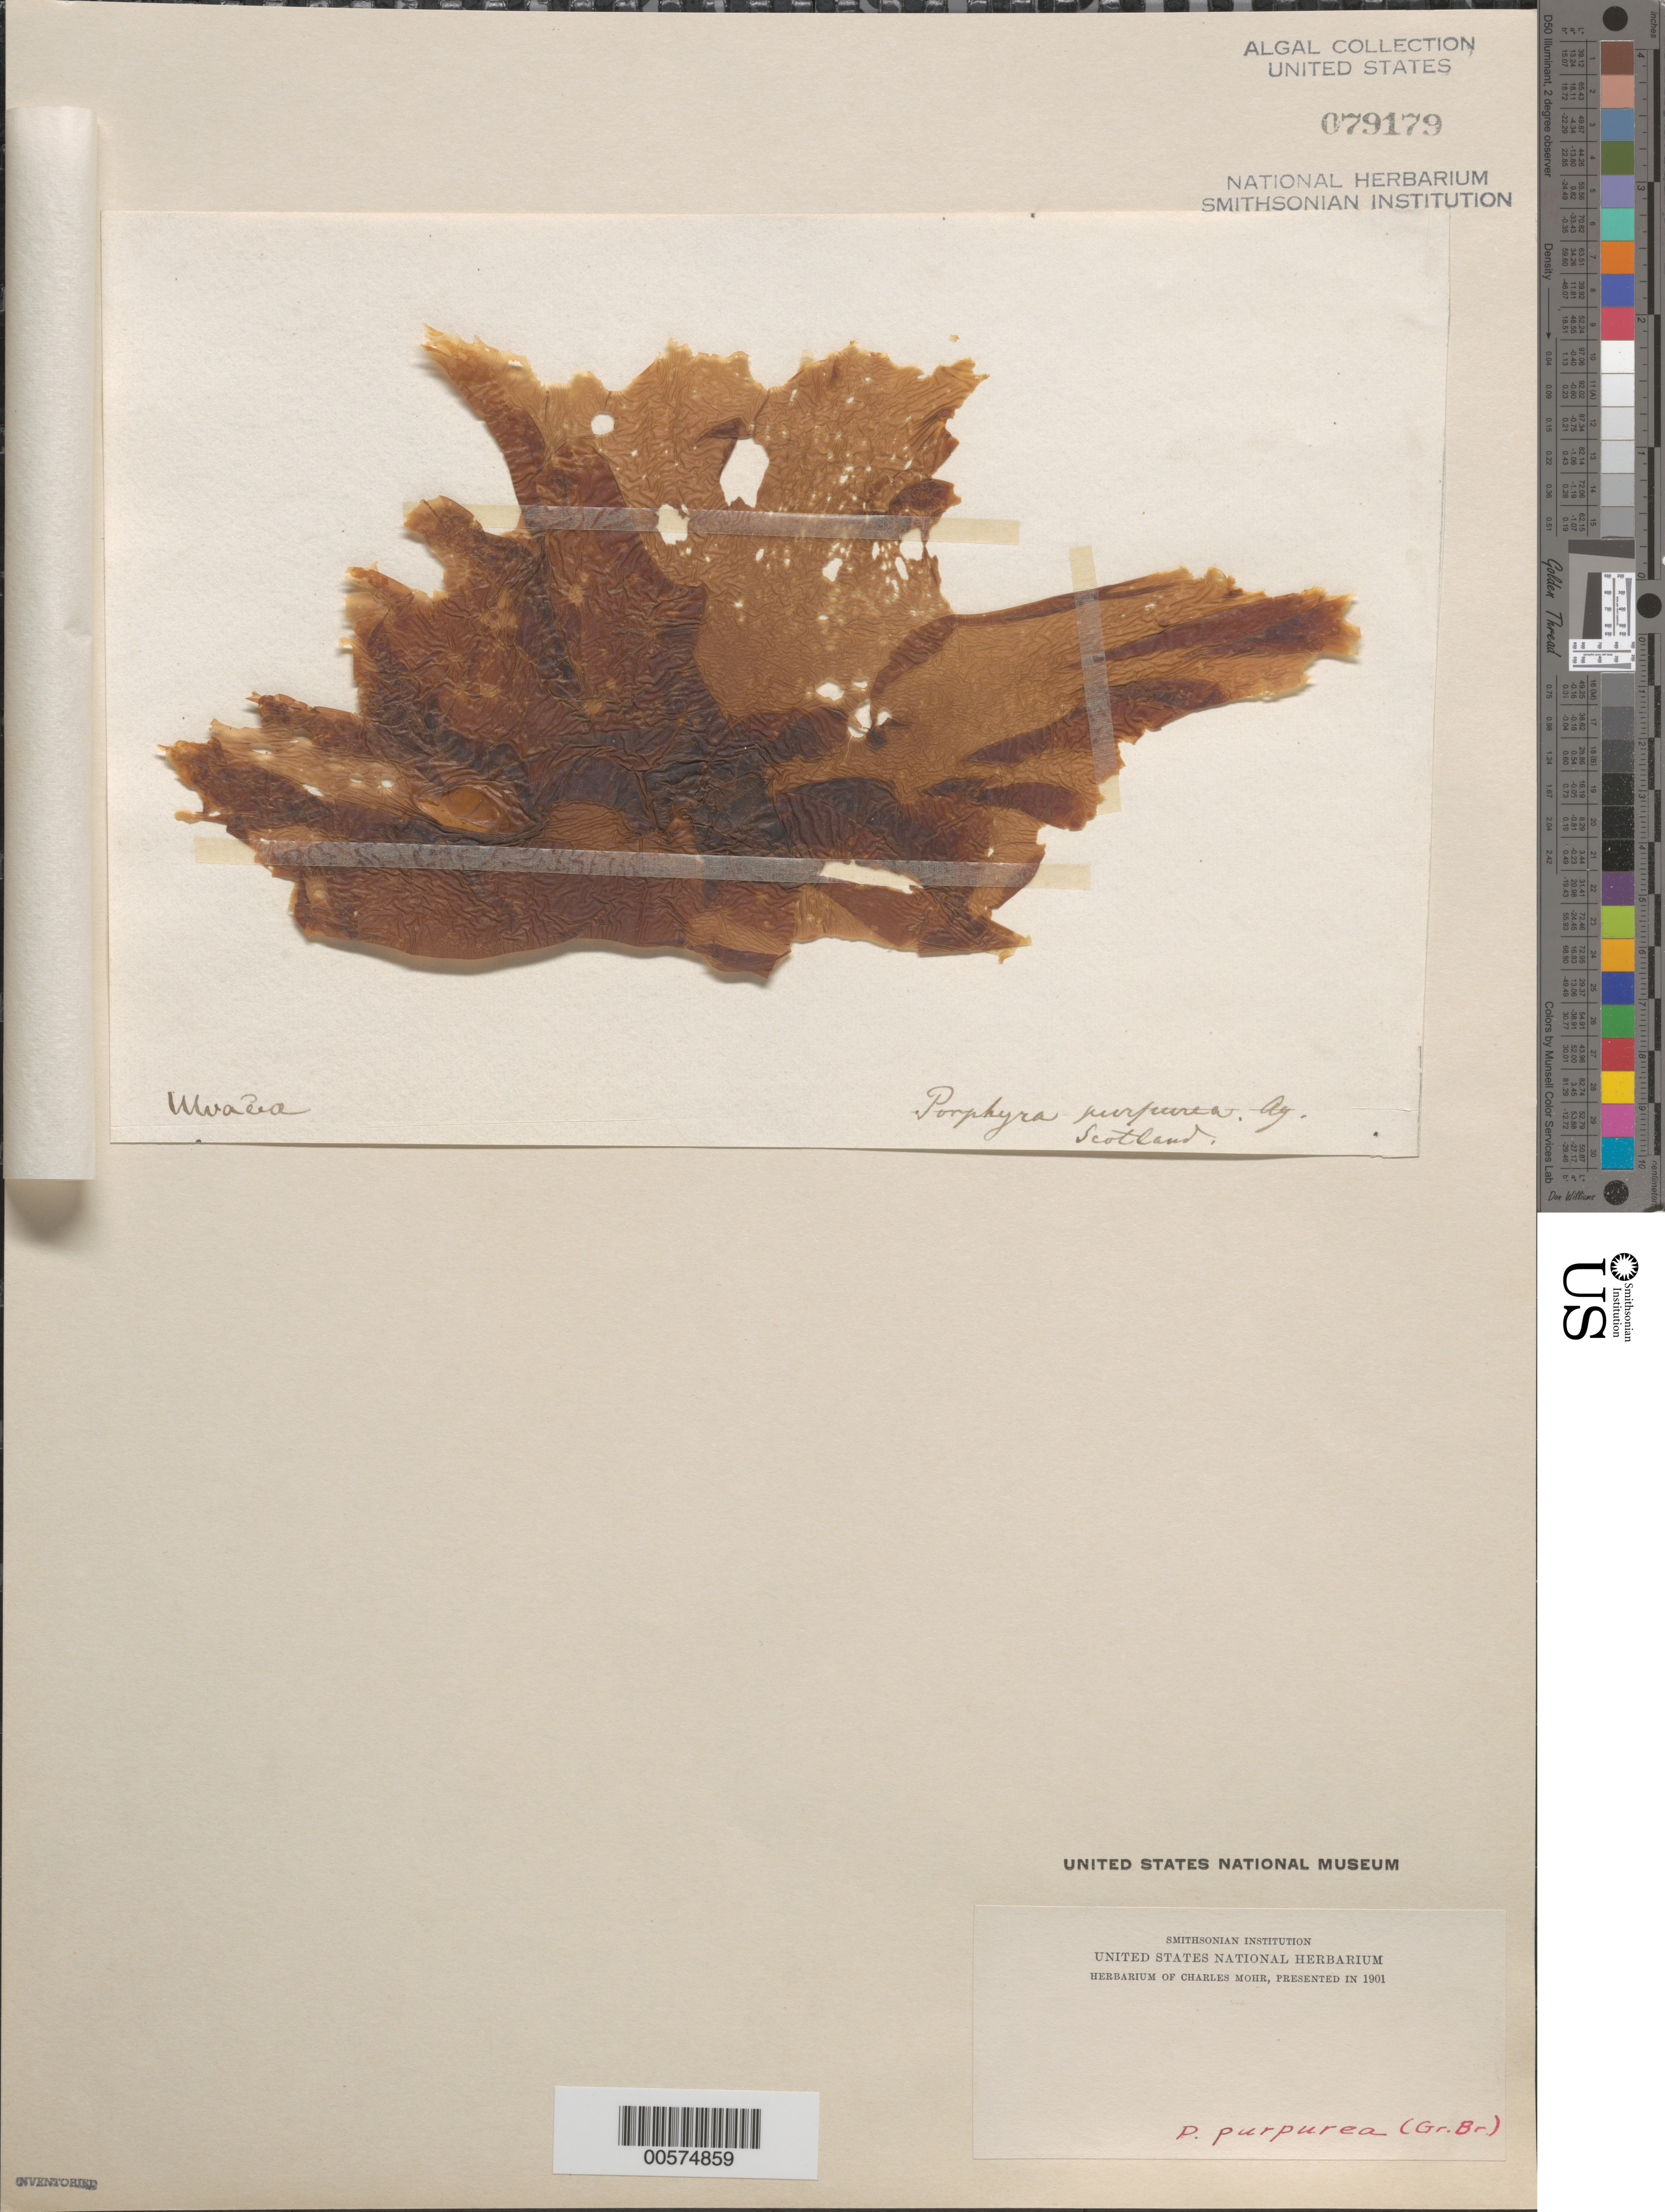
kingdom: Plantae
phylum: Rhodophyta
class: Bangiophyceae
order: Bangiales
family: Bangiaceae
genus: Porphyra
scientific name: Porphyra purpurea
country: United Kingdom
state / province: Scotland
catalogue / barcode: US 79179